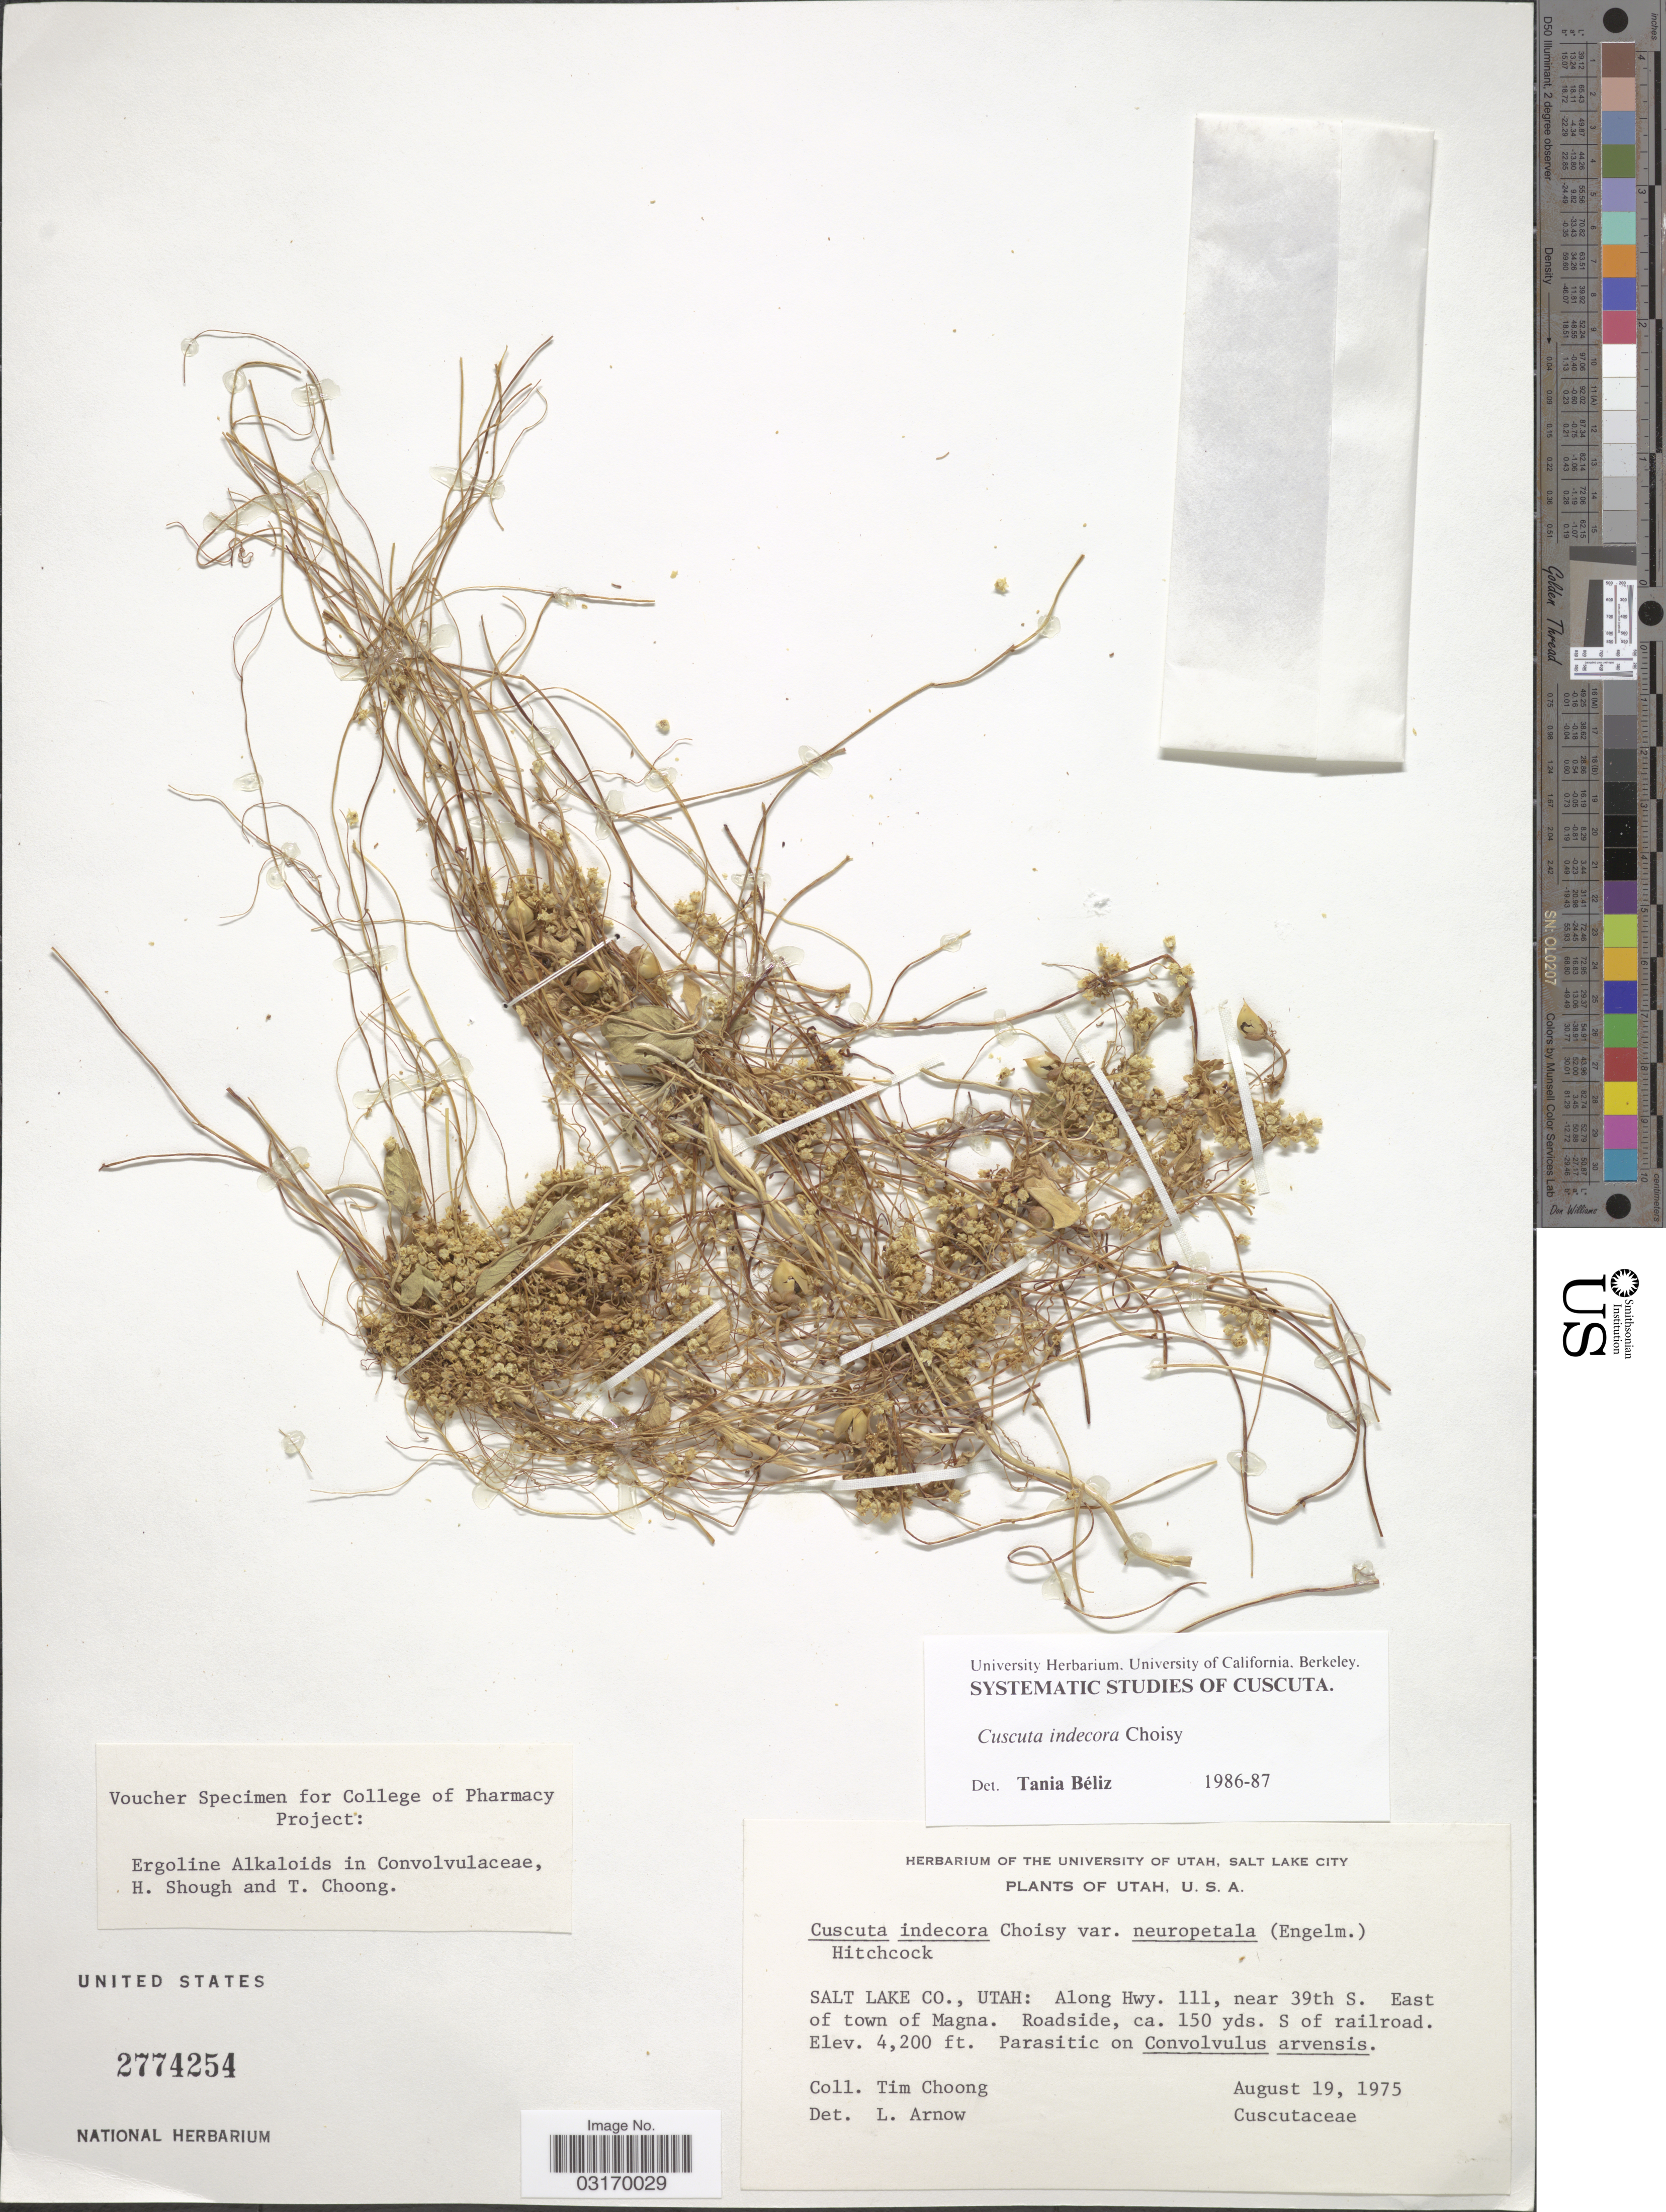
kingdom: Plantae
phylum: Tracheophyta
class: Magnoliopsida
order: Solanales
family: Convolvulaceae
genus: Cuscuta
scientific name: Cuscuta indecora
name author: Choisy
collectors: T. Choong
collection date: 1975-08-19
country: United States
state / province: Utah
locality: Salt Lake Co.: Along Hwy. 111, near 39th S. East of town of Magna. Roadside, ca. 150 yds. S. of railroad.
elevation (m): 1280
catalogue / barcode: US 2774254